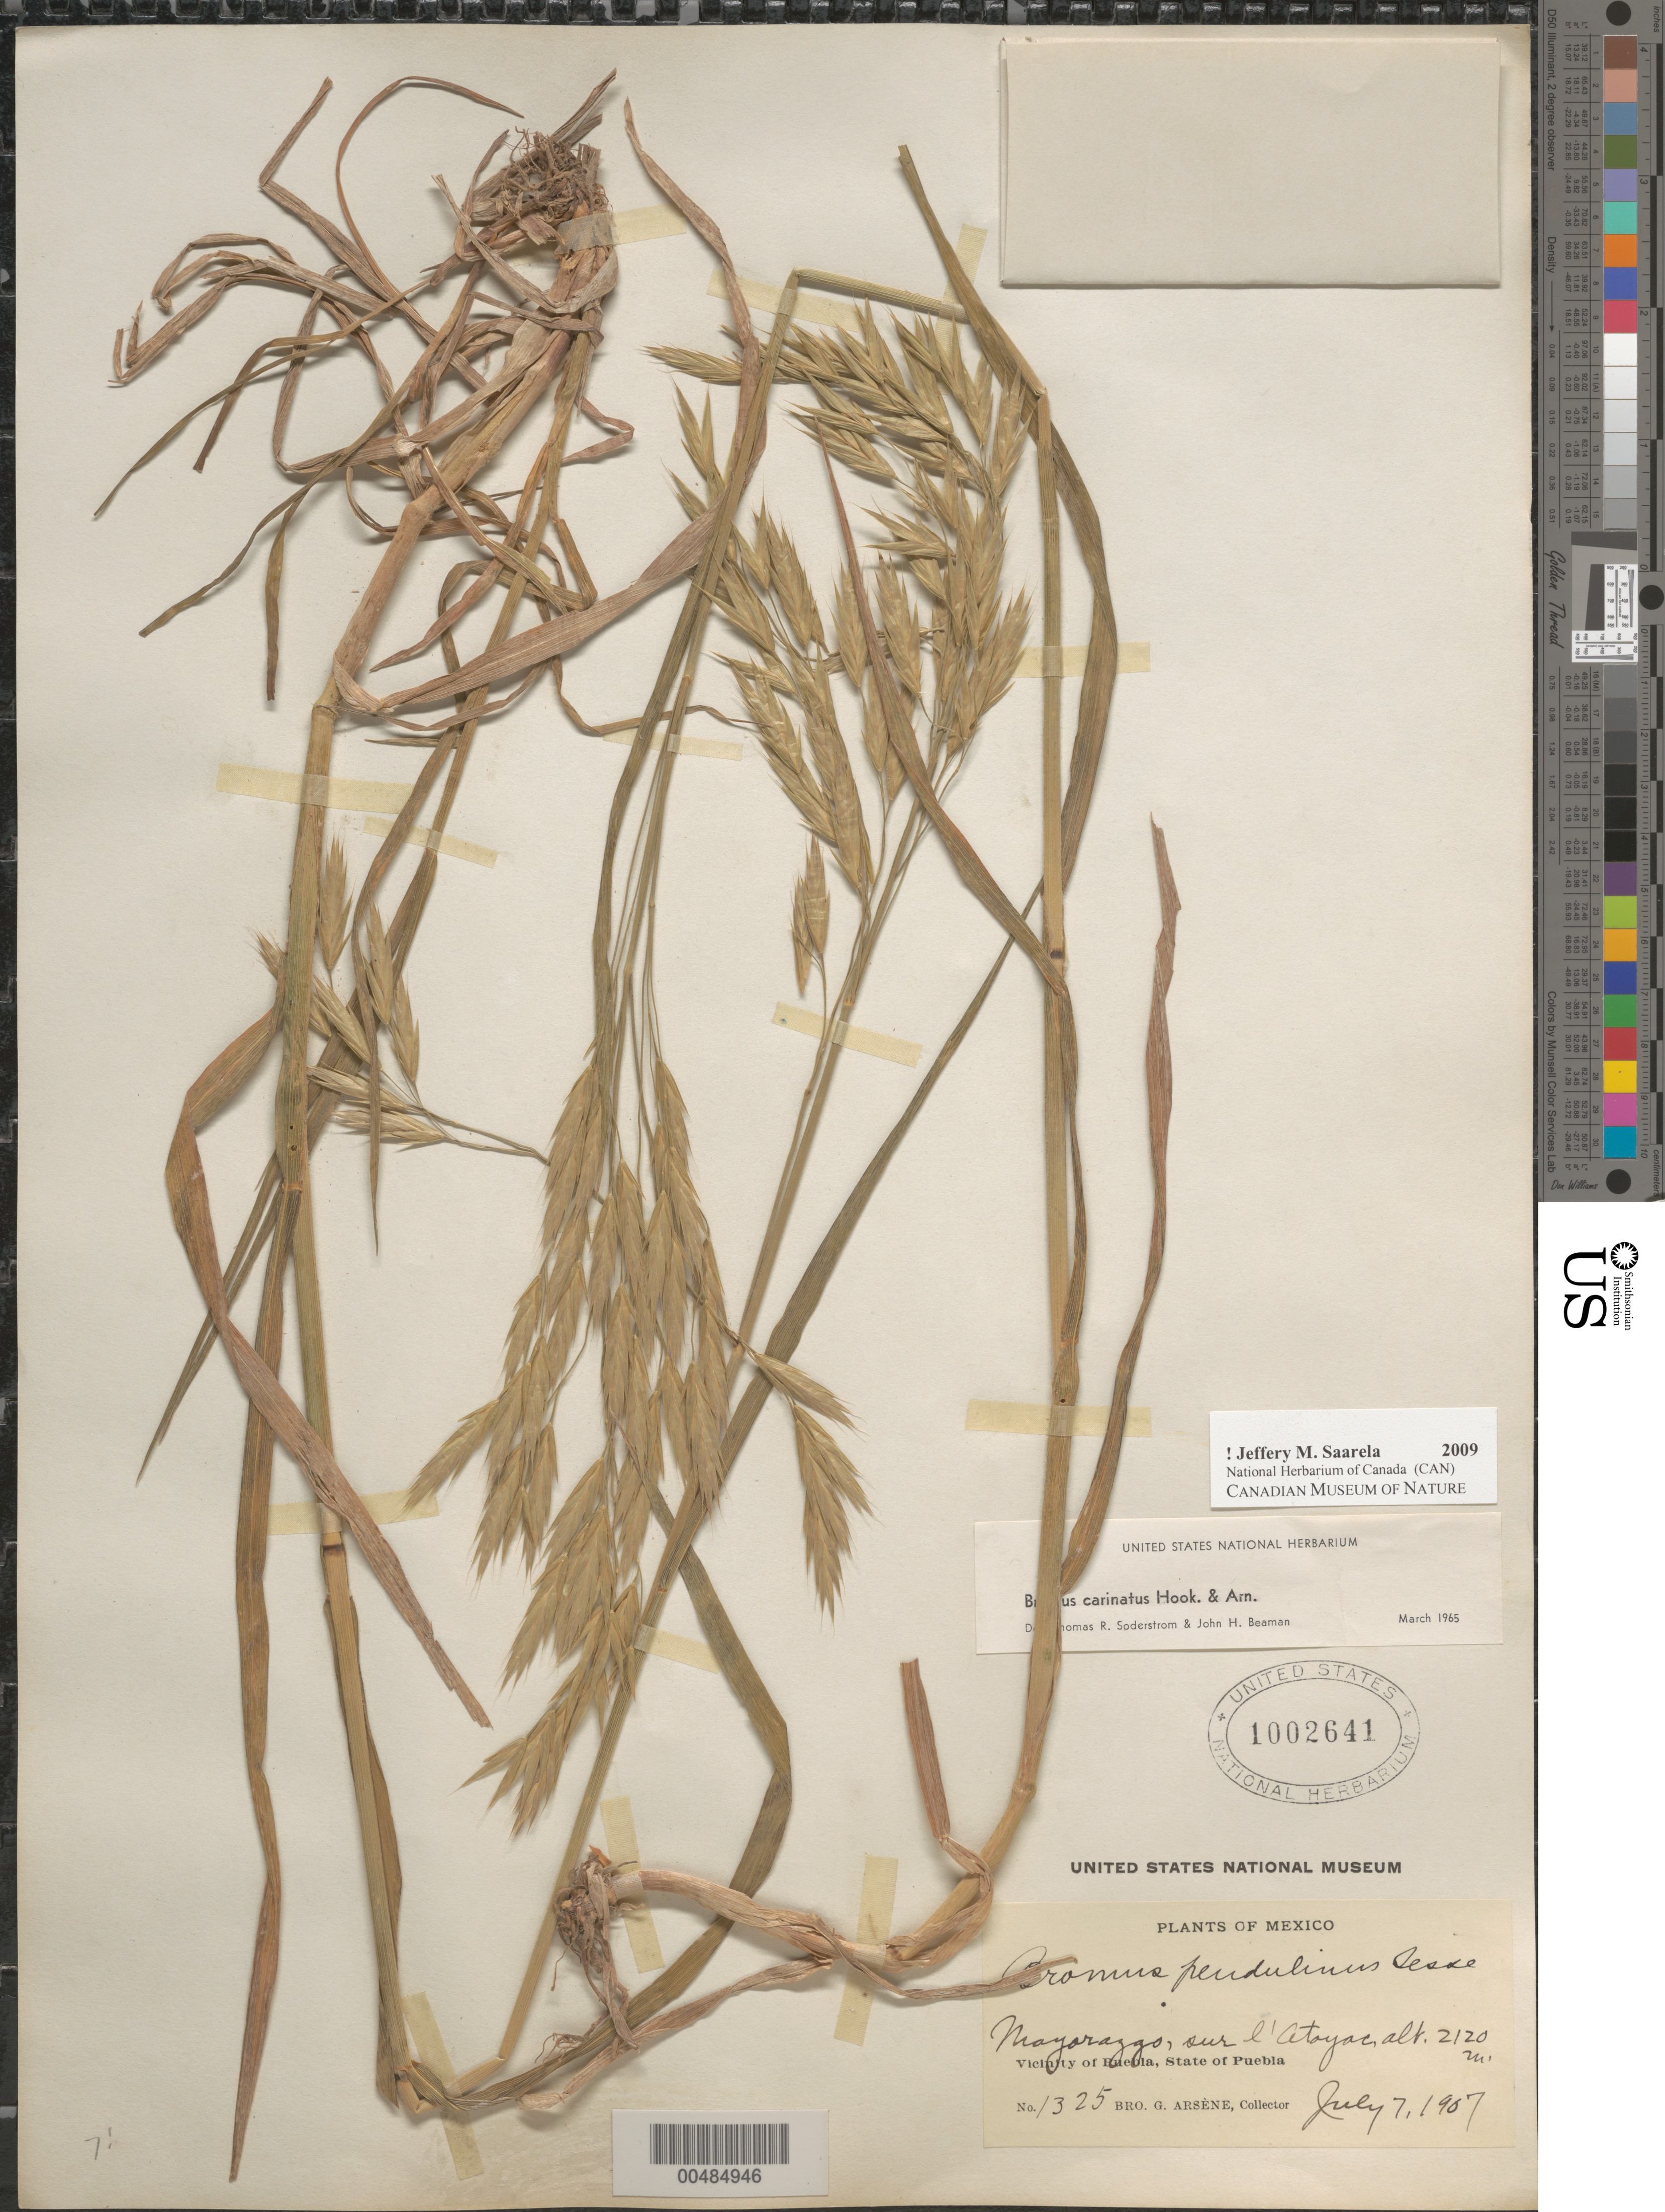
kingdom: Plantae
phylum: Tracheophyta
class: Liliopsida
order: Poales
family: Poaceae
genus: Bromus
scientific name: Bromus carinatus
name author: Hook. & Arn.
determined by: Soderstrom, T. R.; Beaman, J. H.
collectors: Bro. G. Arsène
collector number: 1325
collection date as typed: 7 Jul 1907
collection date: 1907-07-07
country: Mexico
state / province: Puebla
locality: Mayorazgo, sur l'Atoyac, vicinity of Puebla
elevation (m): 2120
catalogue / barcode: US 1002641